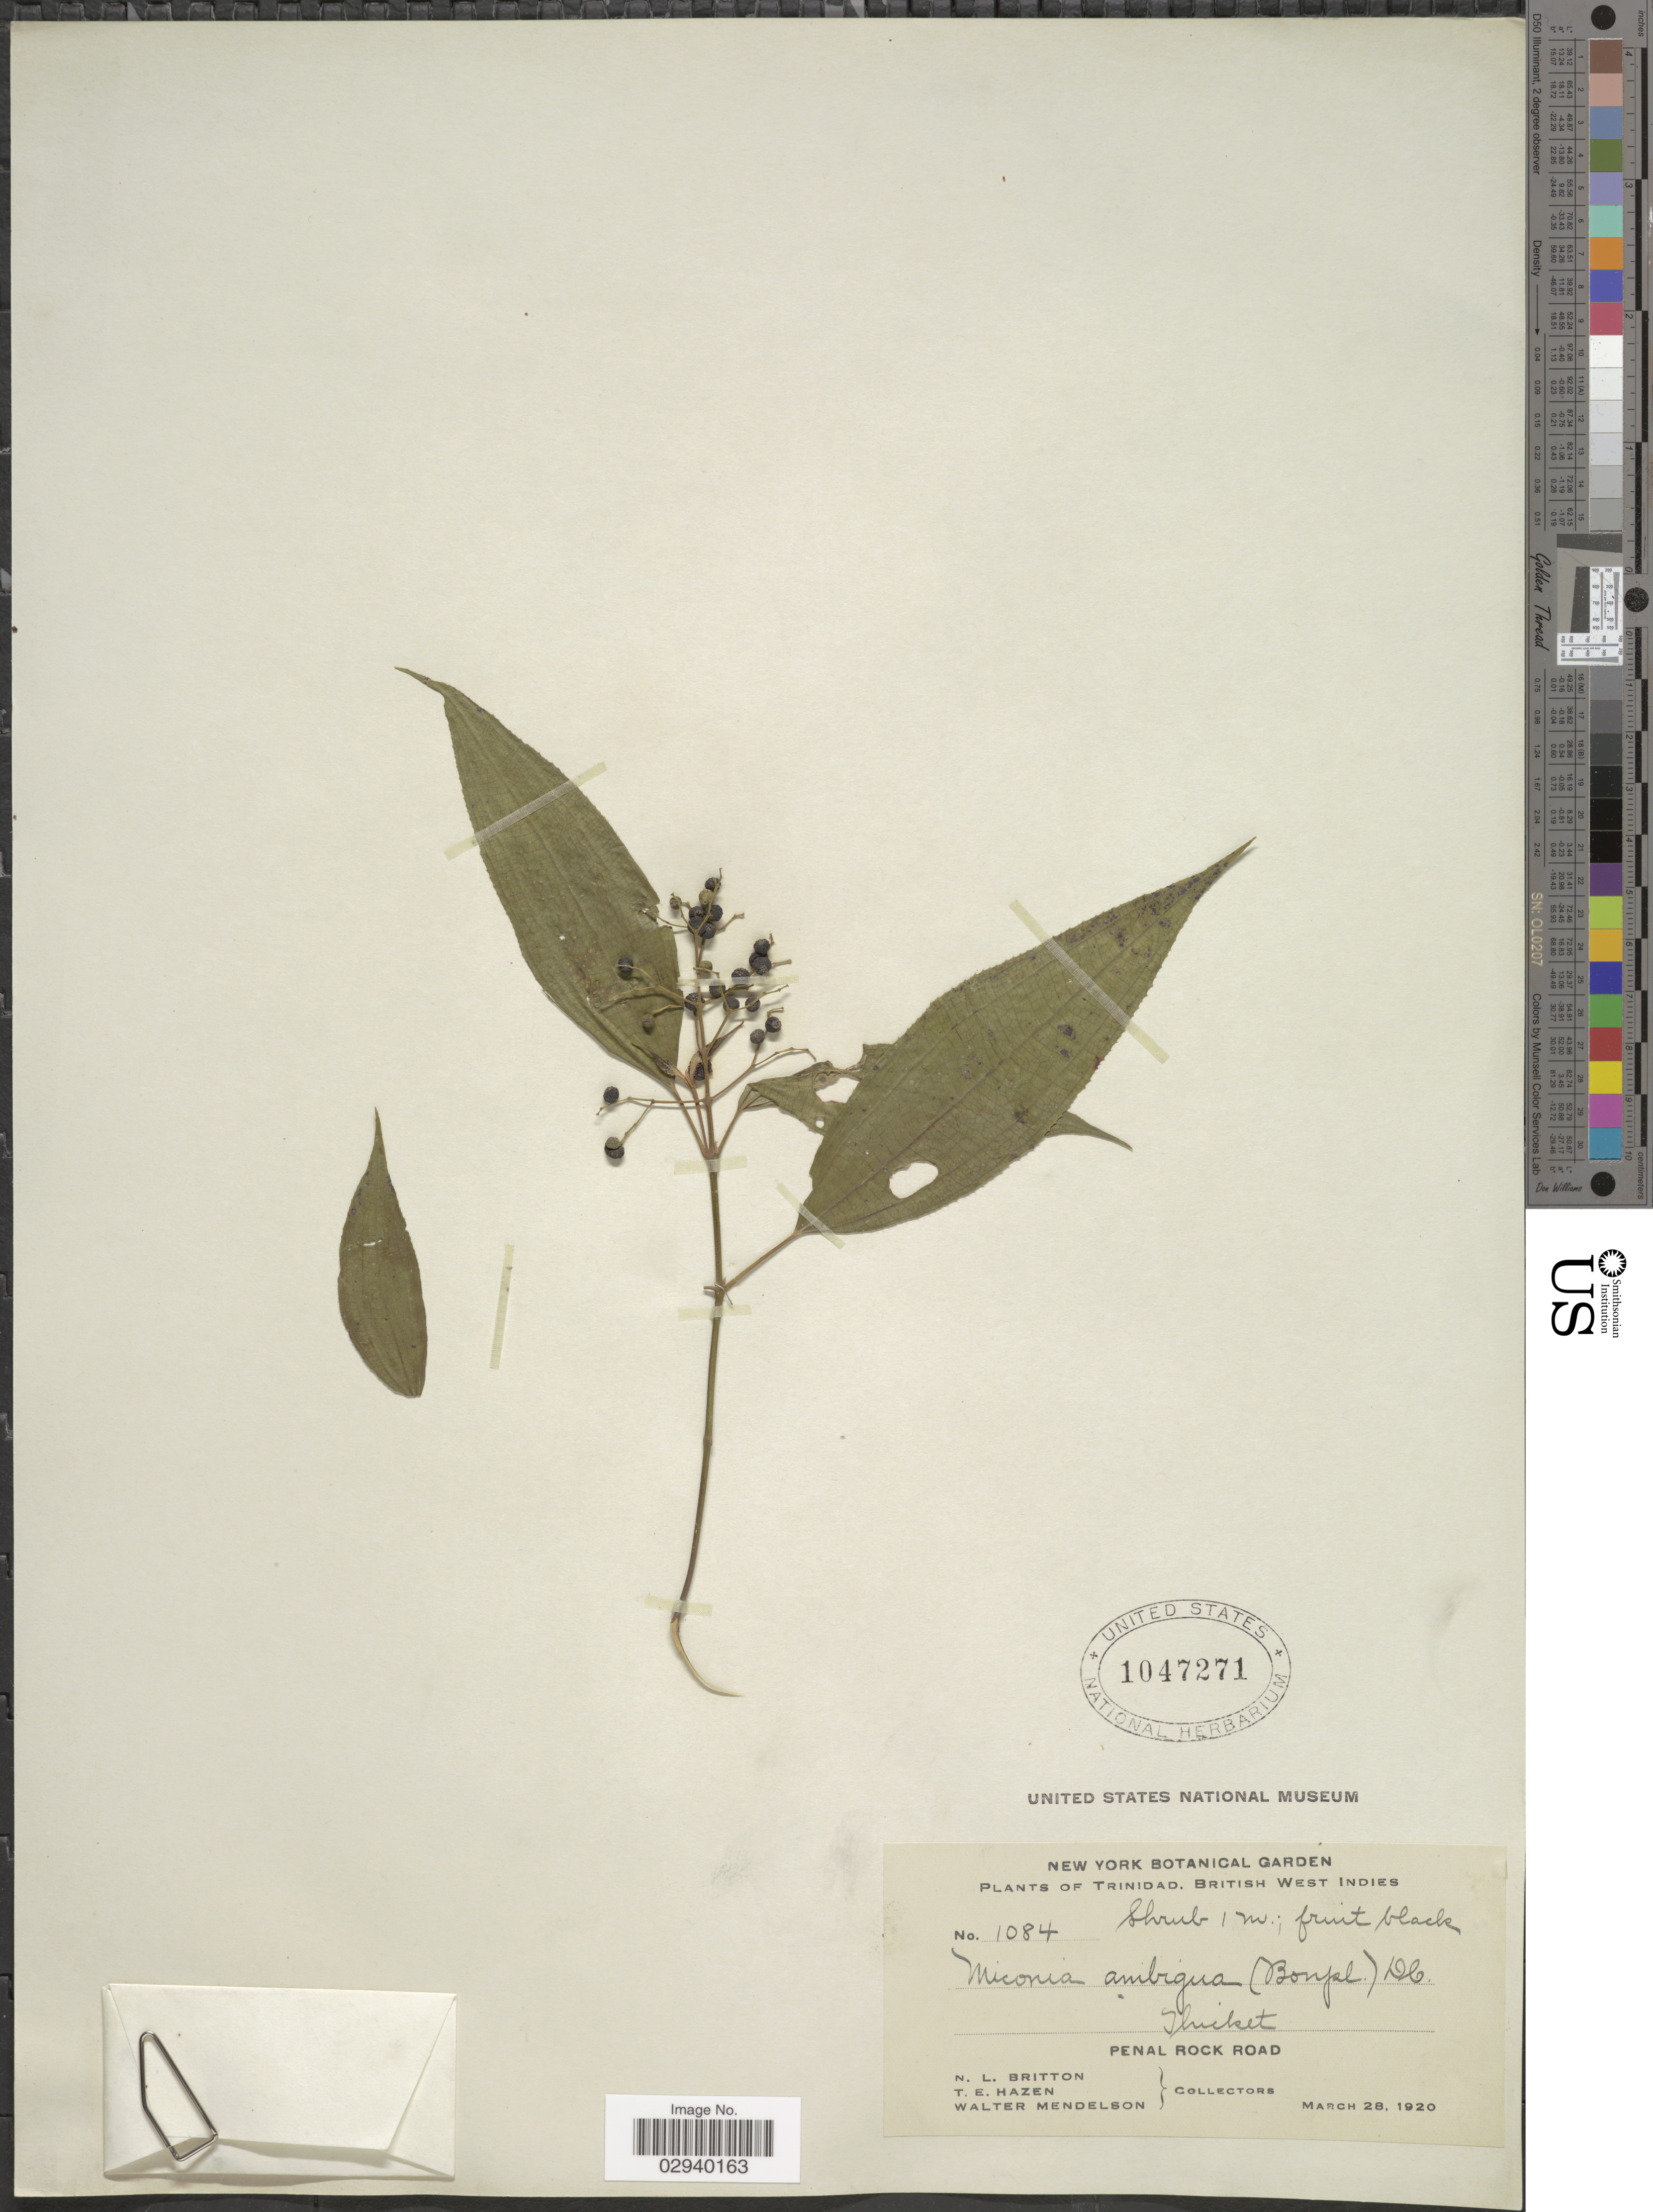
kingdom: Plantae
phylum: Tracheophyta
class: Magnoliopsida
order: Myrtales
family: Melastomataceae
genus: Miconia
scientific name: Miconia laevigata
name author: (L.) D. Don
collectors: N. Britton, T. E. Hazen & W. Mendelson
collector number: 1084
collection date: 1920-03-28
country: Trinidad and Tobago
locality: Trinidad, British West Indies. Penal Rock Road.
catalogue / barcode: US 1047271